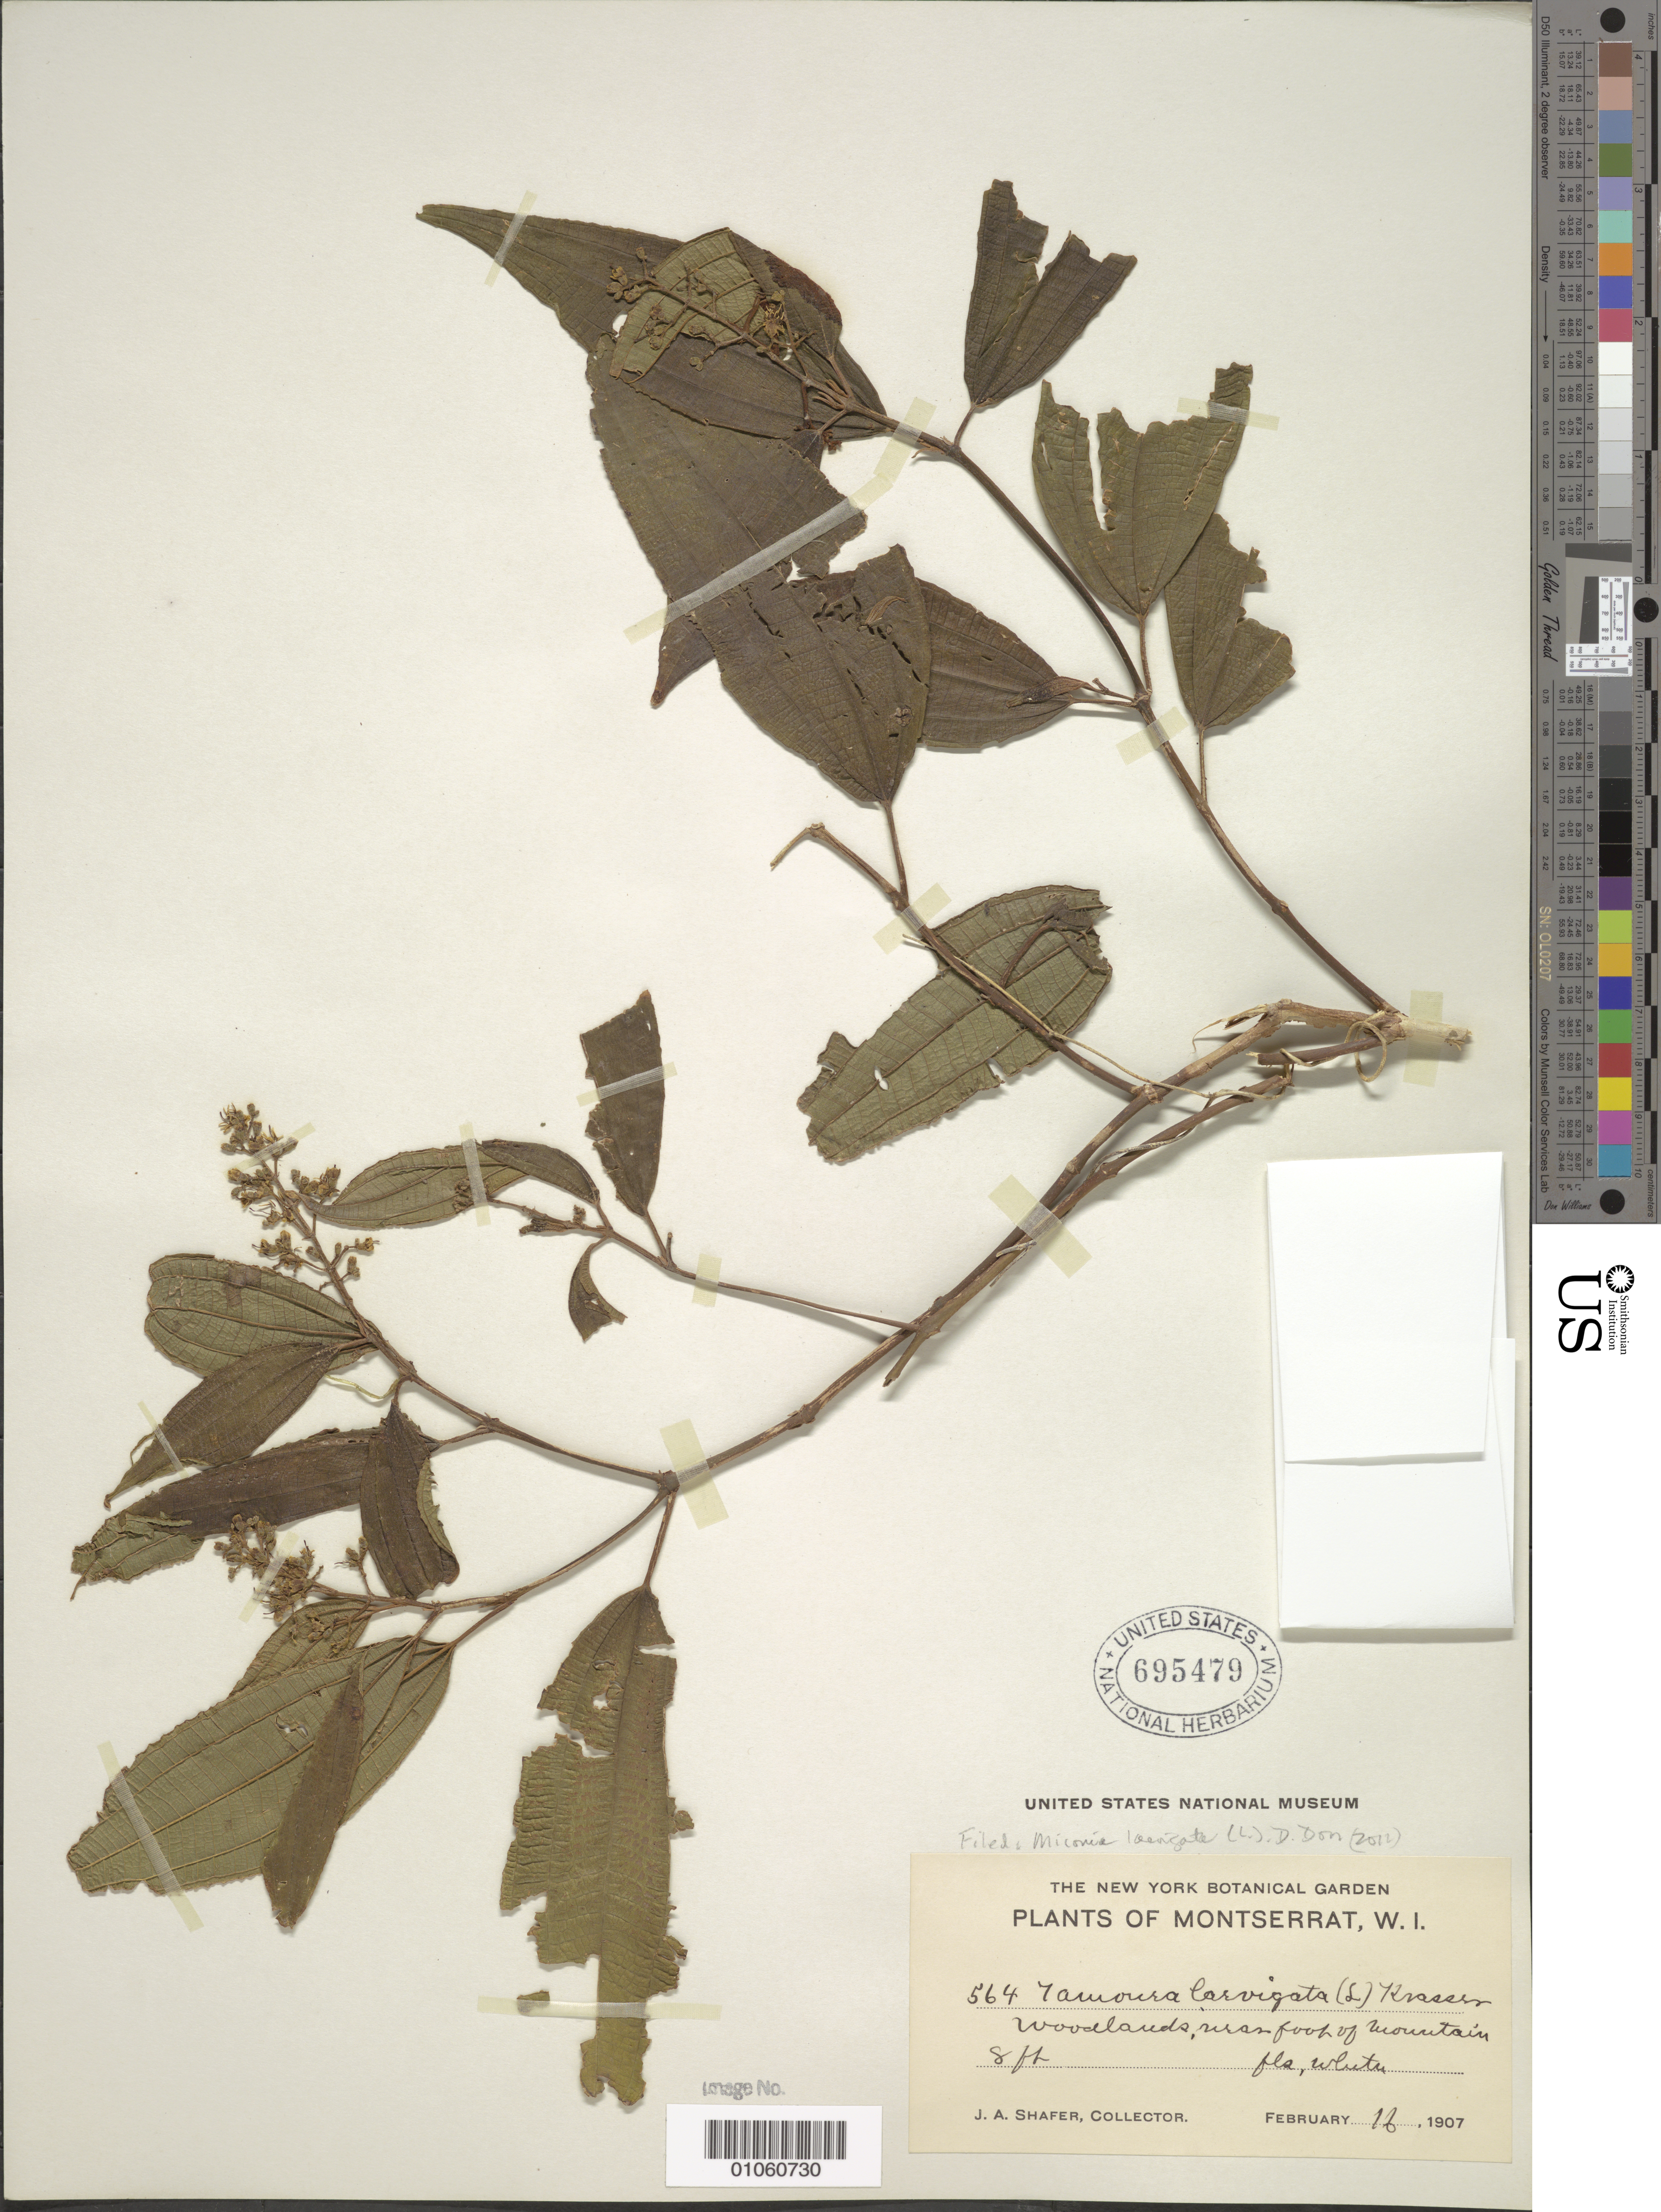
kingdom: Plantae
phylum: Tracheophyta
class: Magnoliopsida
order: Myrtales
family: Melastomataceae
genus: Miconia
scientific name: Miconia laevigata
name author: (L.) D. Don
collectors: J. A. Shafer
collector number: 564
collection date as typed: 16 Feb 1907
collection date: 1907-02-16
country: Montserrat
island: Montserrat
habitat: Woodlands, near foot of mountain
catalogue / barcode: US 695479